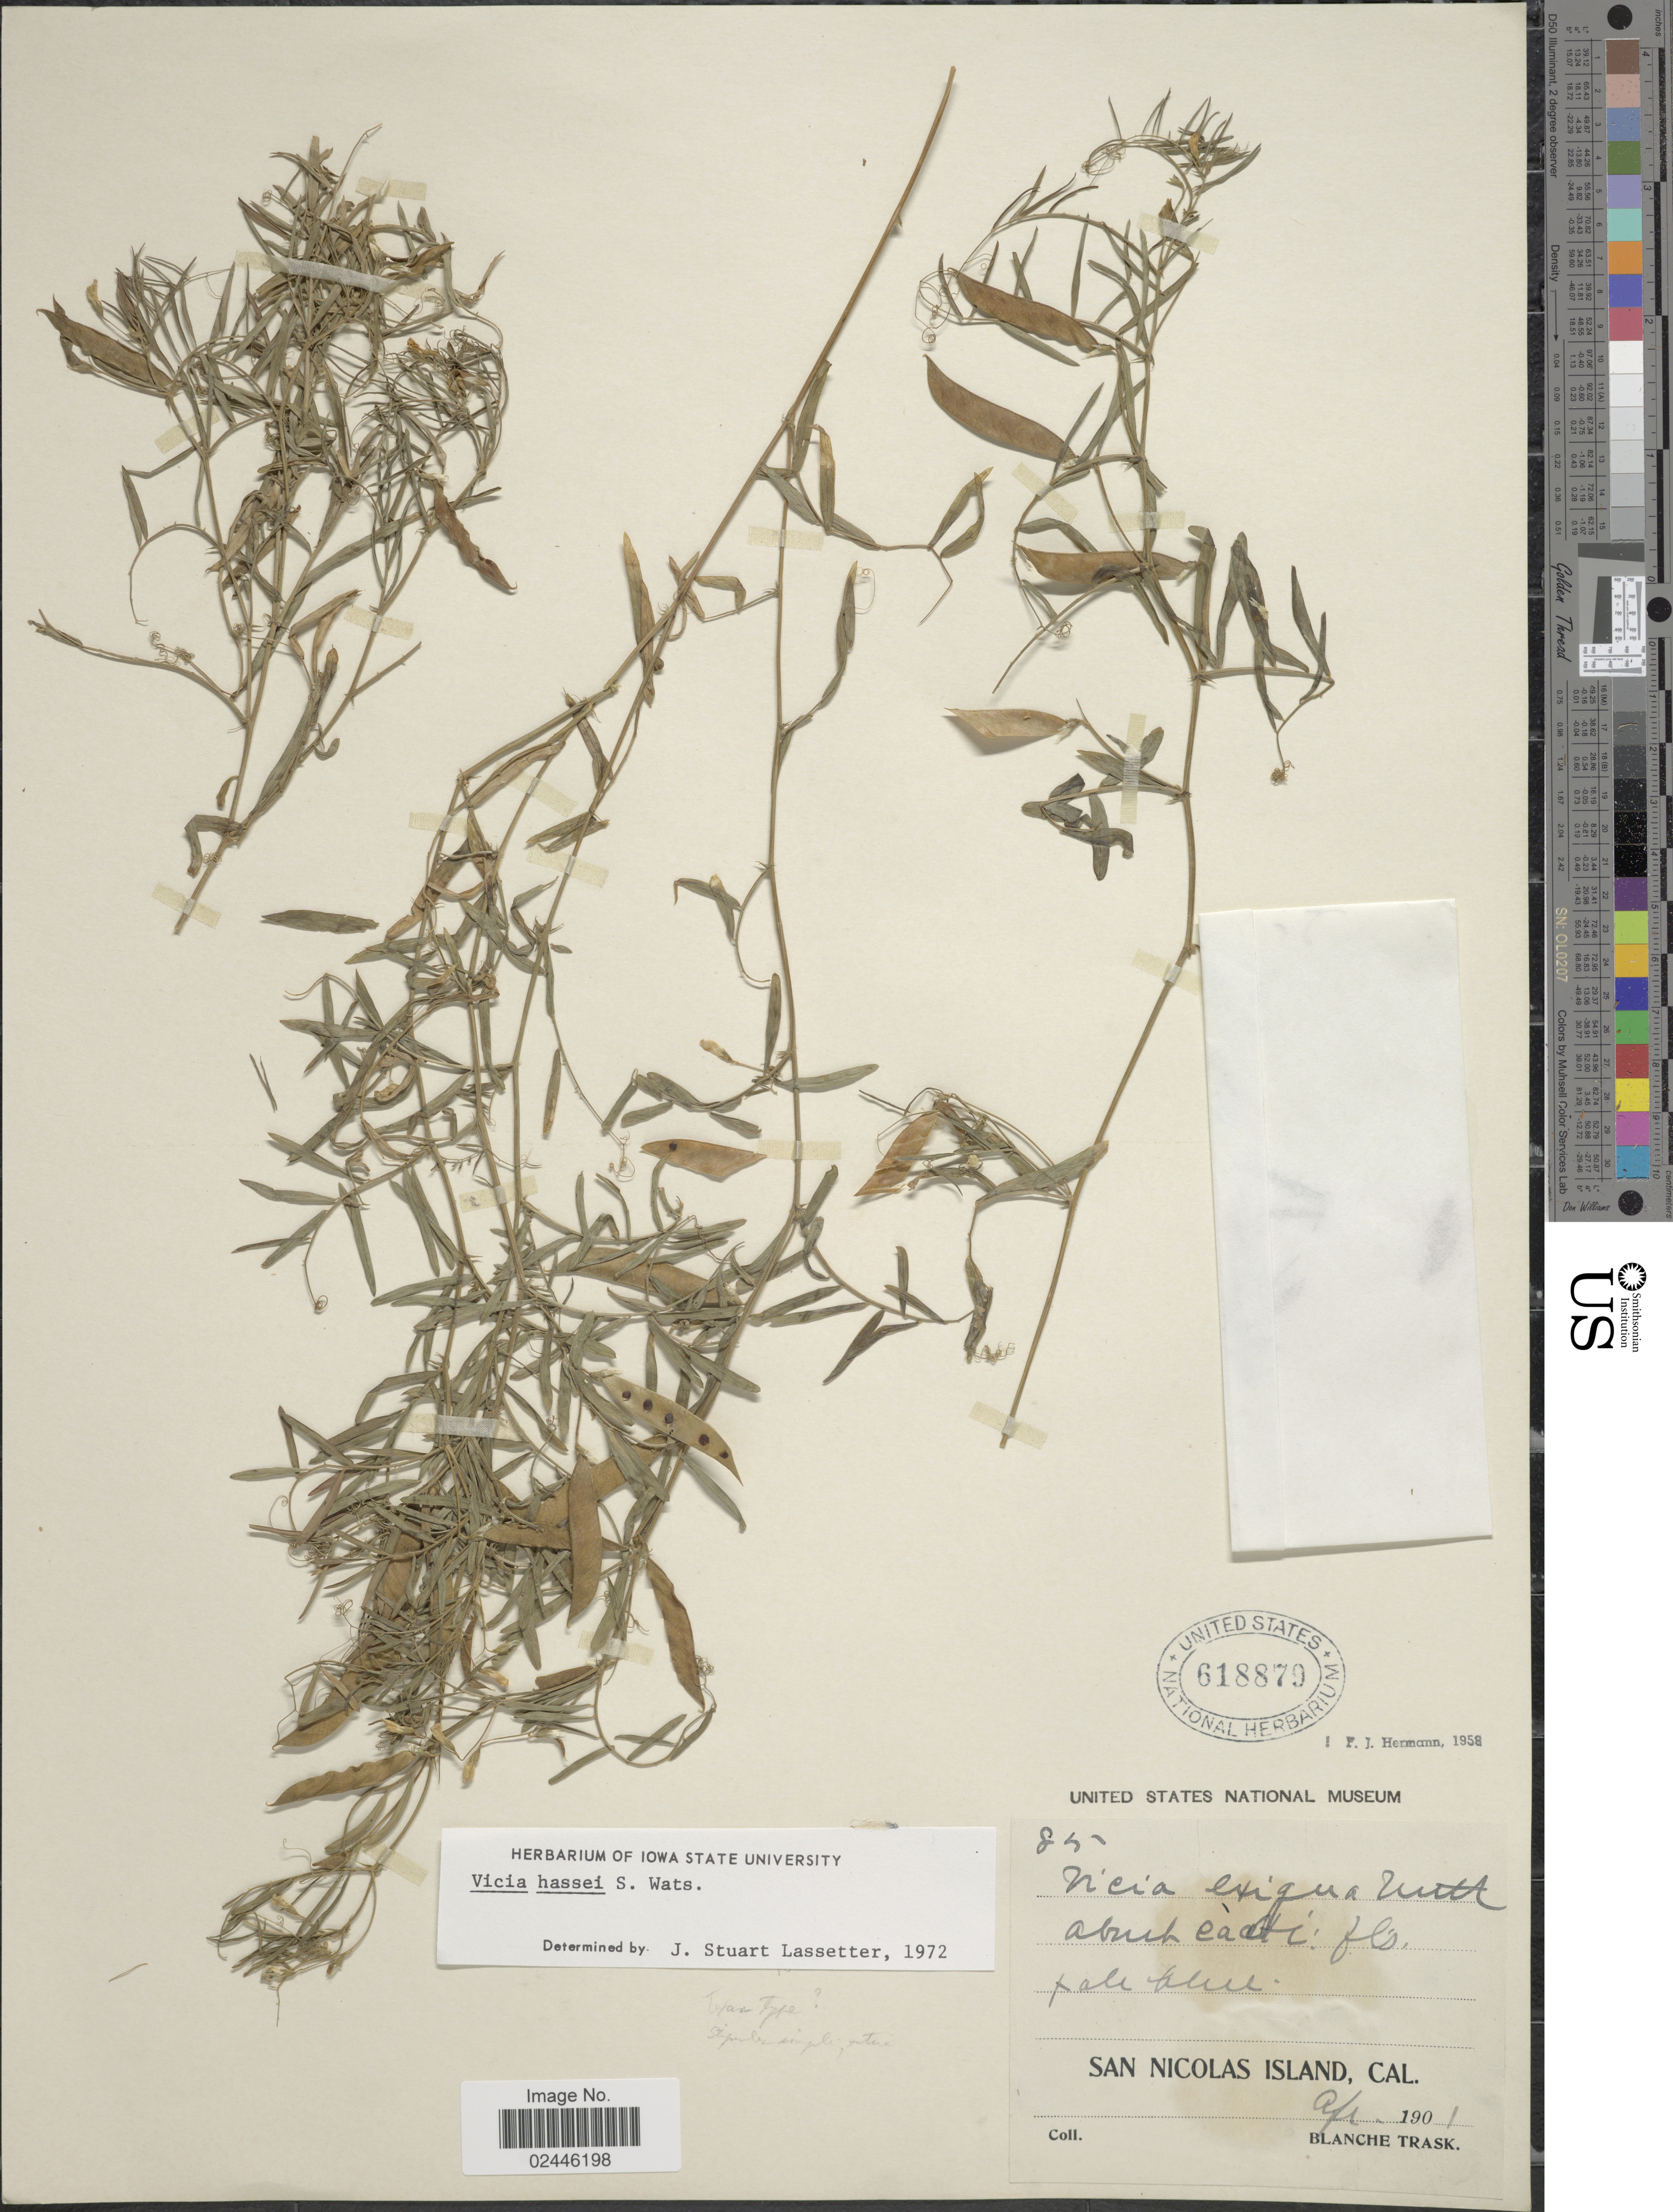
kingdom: Plantae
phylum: Tracheophyta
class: Magnoliopsida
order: Fabales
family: Fabaceae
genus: Vicia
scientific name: Vicia hassei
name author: S. Watson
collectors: B. Trask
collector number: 85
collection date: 1901-04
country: United States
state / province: California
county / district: Ventura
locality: San Nicolas Island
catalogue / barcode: US 618879